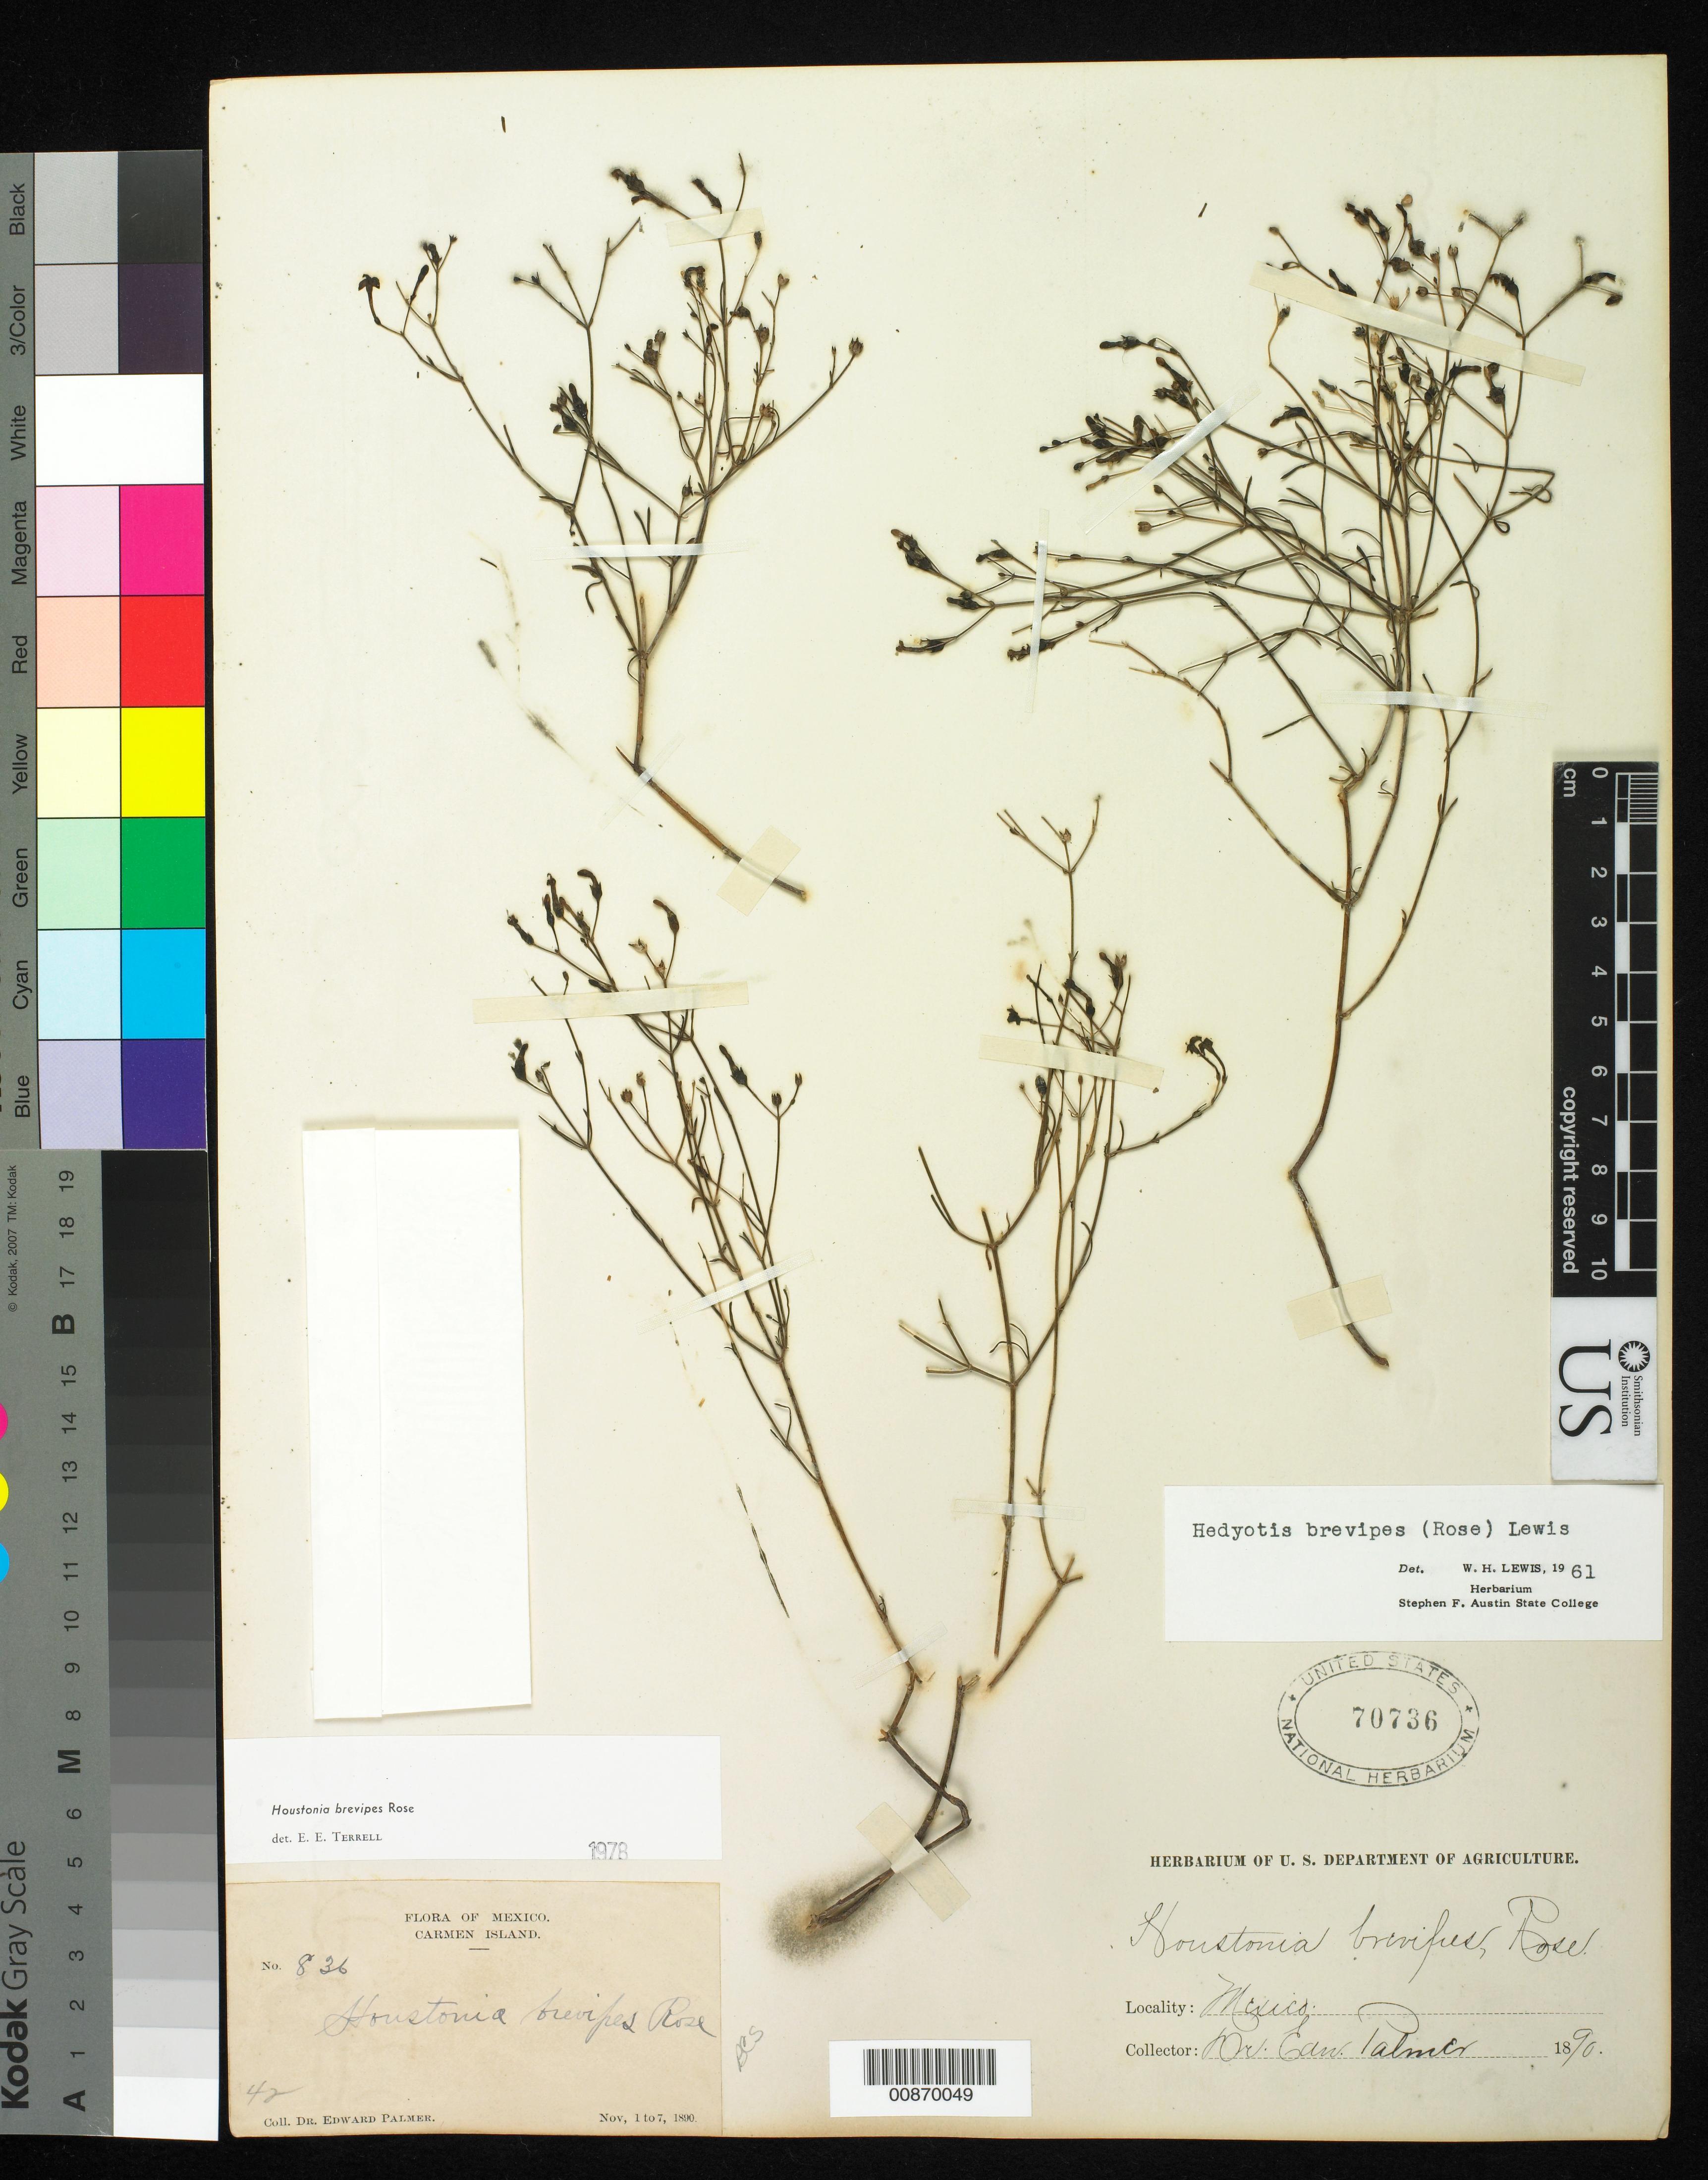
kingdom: Plantae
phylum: Tracheophyta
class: Magnoliopsida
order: Gentianales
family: Rubiaceae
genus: Hedyotis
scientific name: Hedyotis brevipes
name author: (Rose) W.H. Lewis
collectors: E. Palmer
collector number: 836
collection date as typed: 01 Nov 1890 to 07 Nov 1890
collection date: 1890-11-01/1890-11-07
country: Mexico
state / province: Baja California Sur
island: Carmen I.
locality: Carmen Island, Baja California Sur.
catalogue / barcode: US 70736